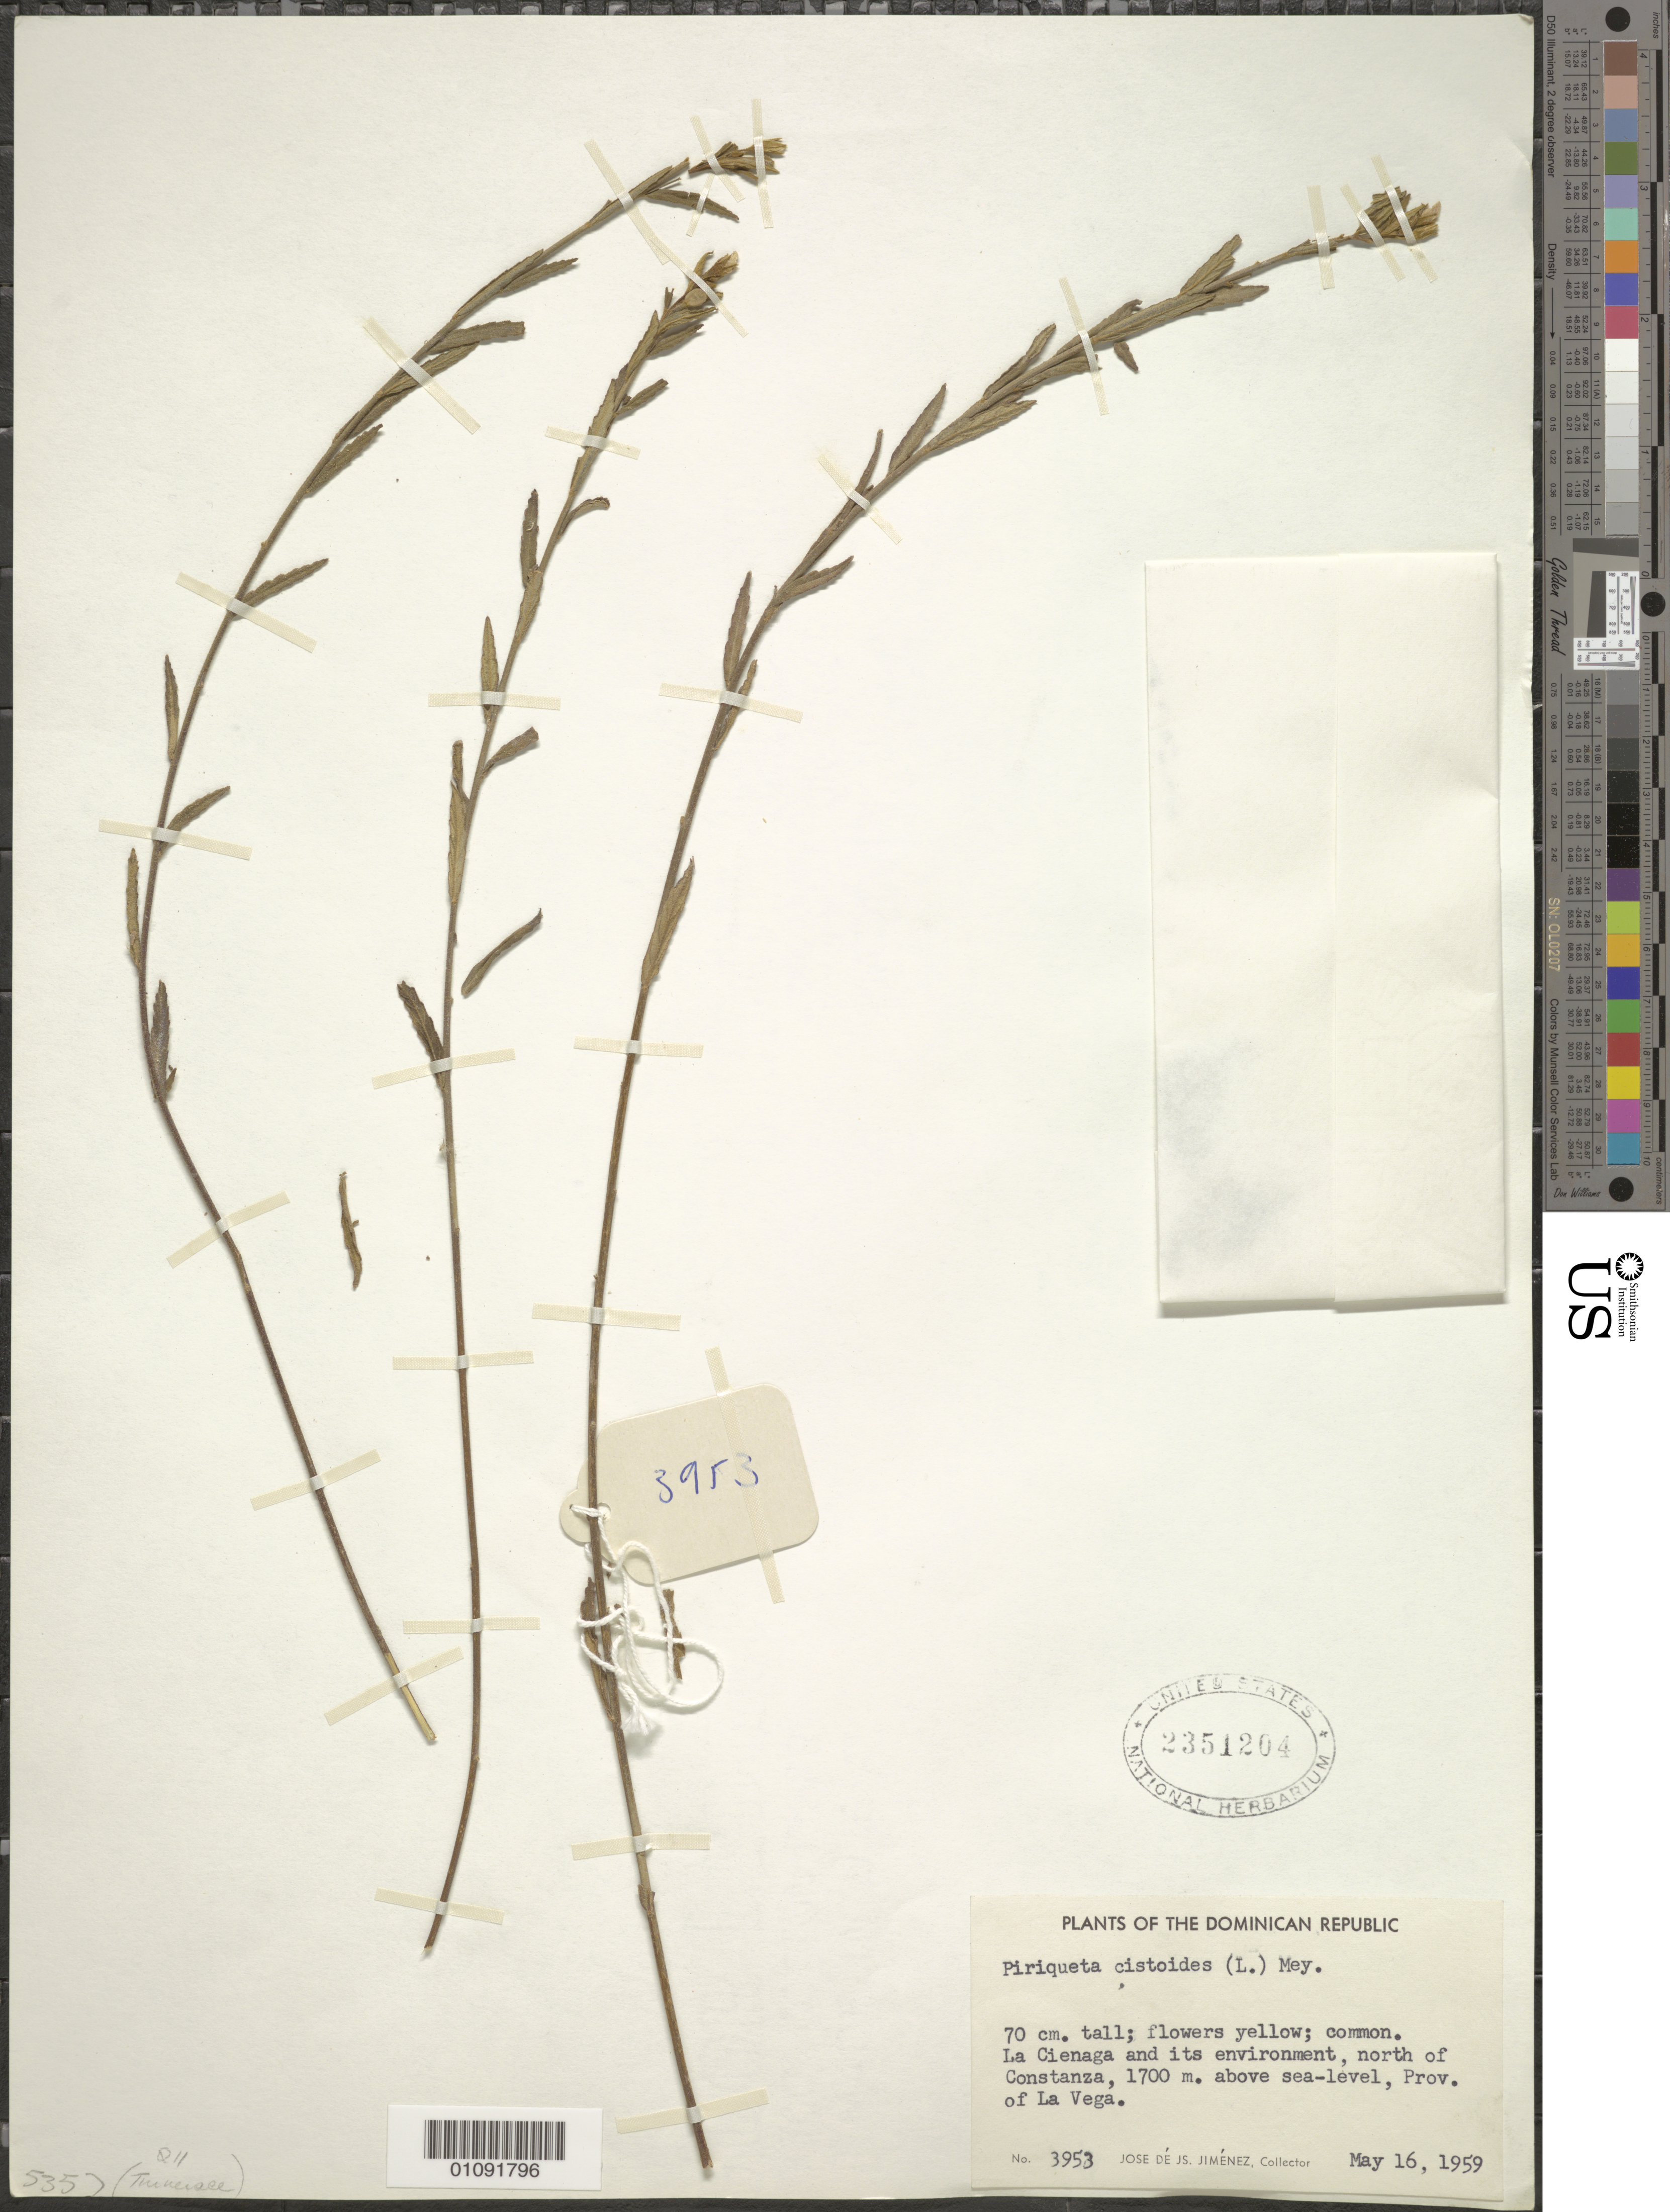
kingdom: Plantae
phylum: Tracheophyta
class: Magnoliopsida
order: Malpighiales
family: Turneraceae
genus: Piriqueta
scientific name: Piriqueta cistoides subsp. cistoides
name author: (L.) Griseb.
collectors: J. J. Jiménez Almonte, C. C. Parry & H. Brummel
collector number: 3953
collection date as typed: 16 May 1959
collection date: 1959-05-16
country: Dominican Republic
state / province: La Vega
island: Hispaniola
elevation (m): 1700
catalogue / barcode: US 2351204